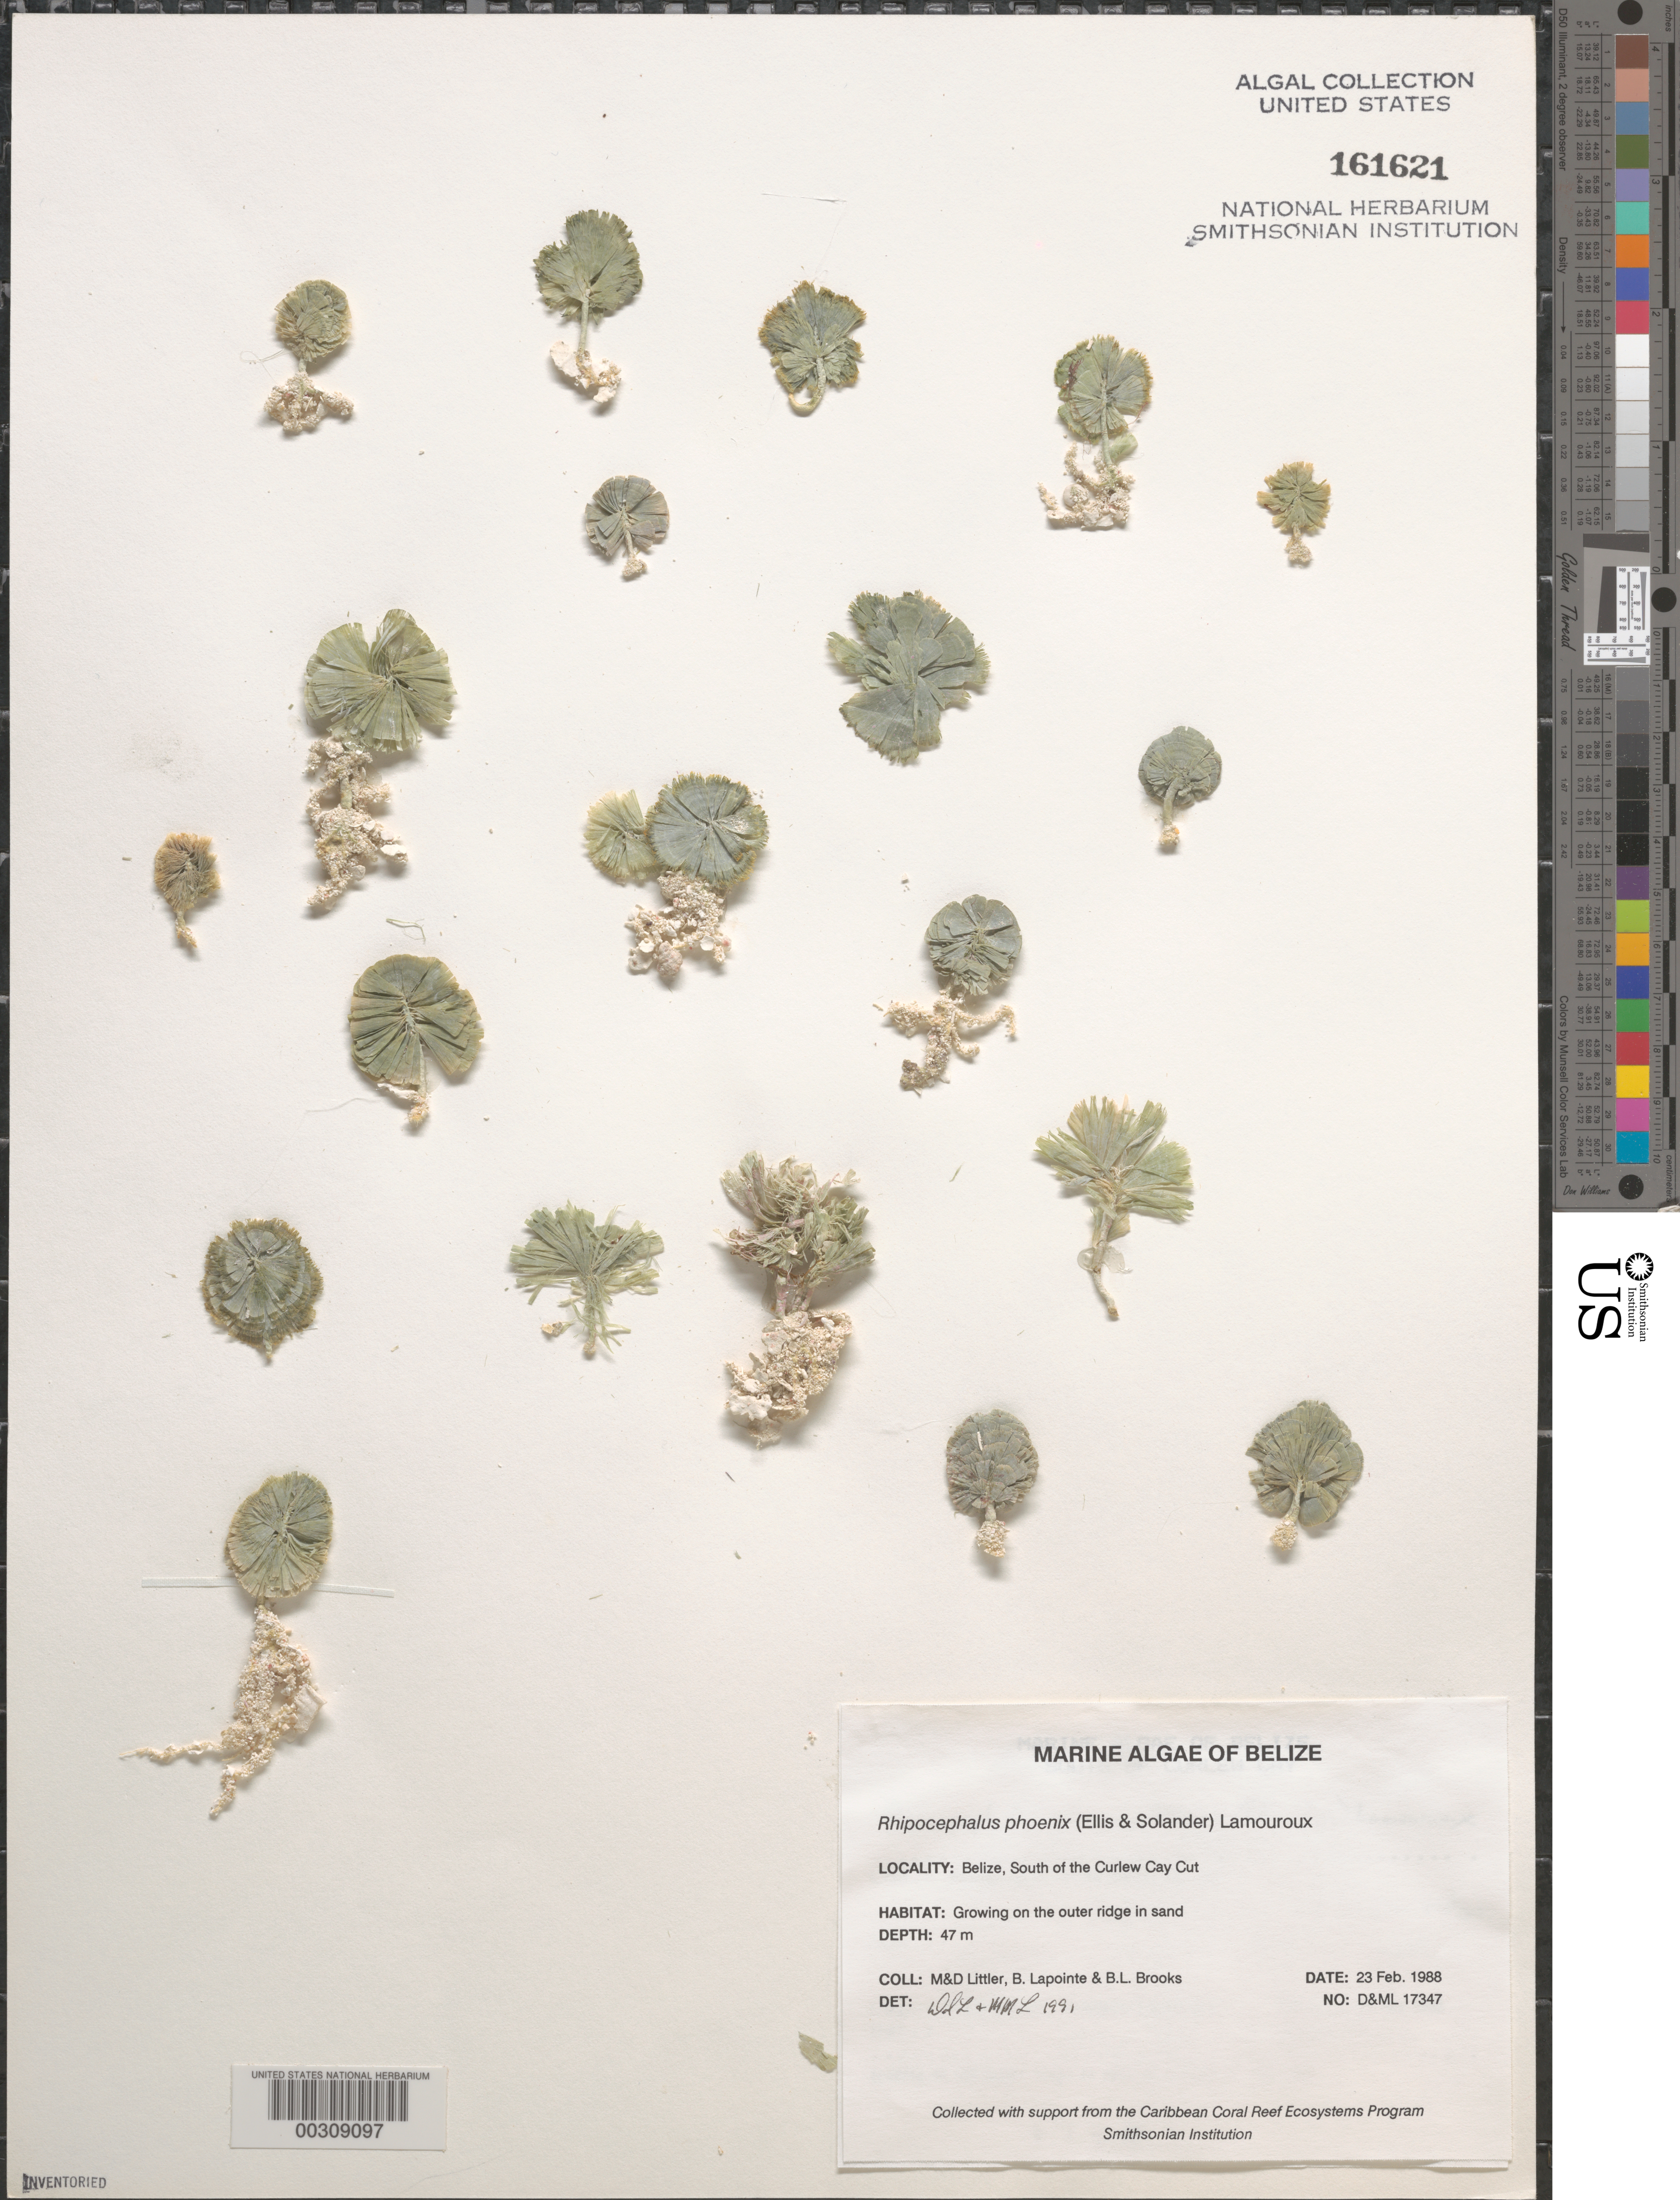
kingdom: Plantae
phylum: Chlorophyta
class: Ulvophyceae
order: Bryopsidales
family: Udoteaceae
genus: Rhipocephalus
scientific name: Rhipocephalus phoenix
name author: (J. Ellis & Sol.) Kütz.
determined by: Littler, D. S.; Littler, M. M.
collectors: M. M. Littler, D. S. Littler, B. Lapointe & B. Brooks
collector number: D&ML 17347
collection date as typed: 23 Feb 1988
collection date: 1988-02-23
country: Belize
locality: South of Curlew Cay Cut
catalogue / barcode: US 161621